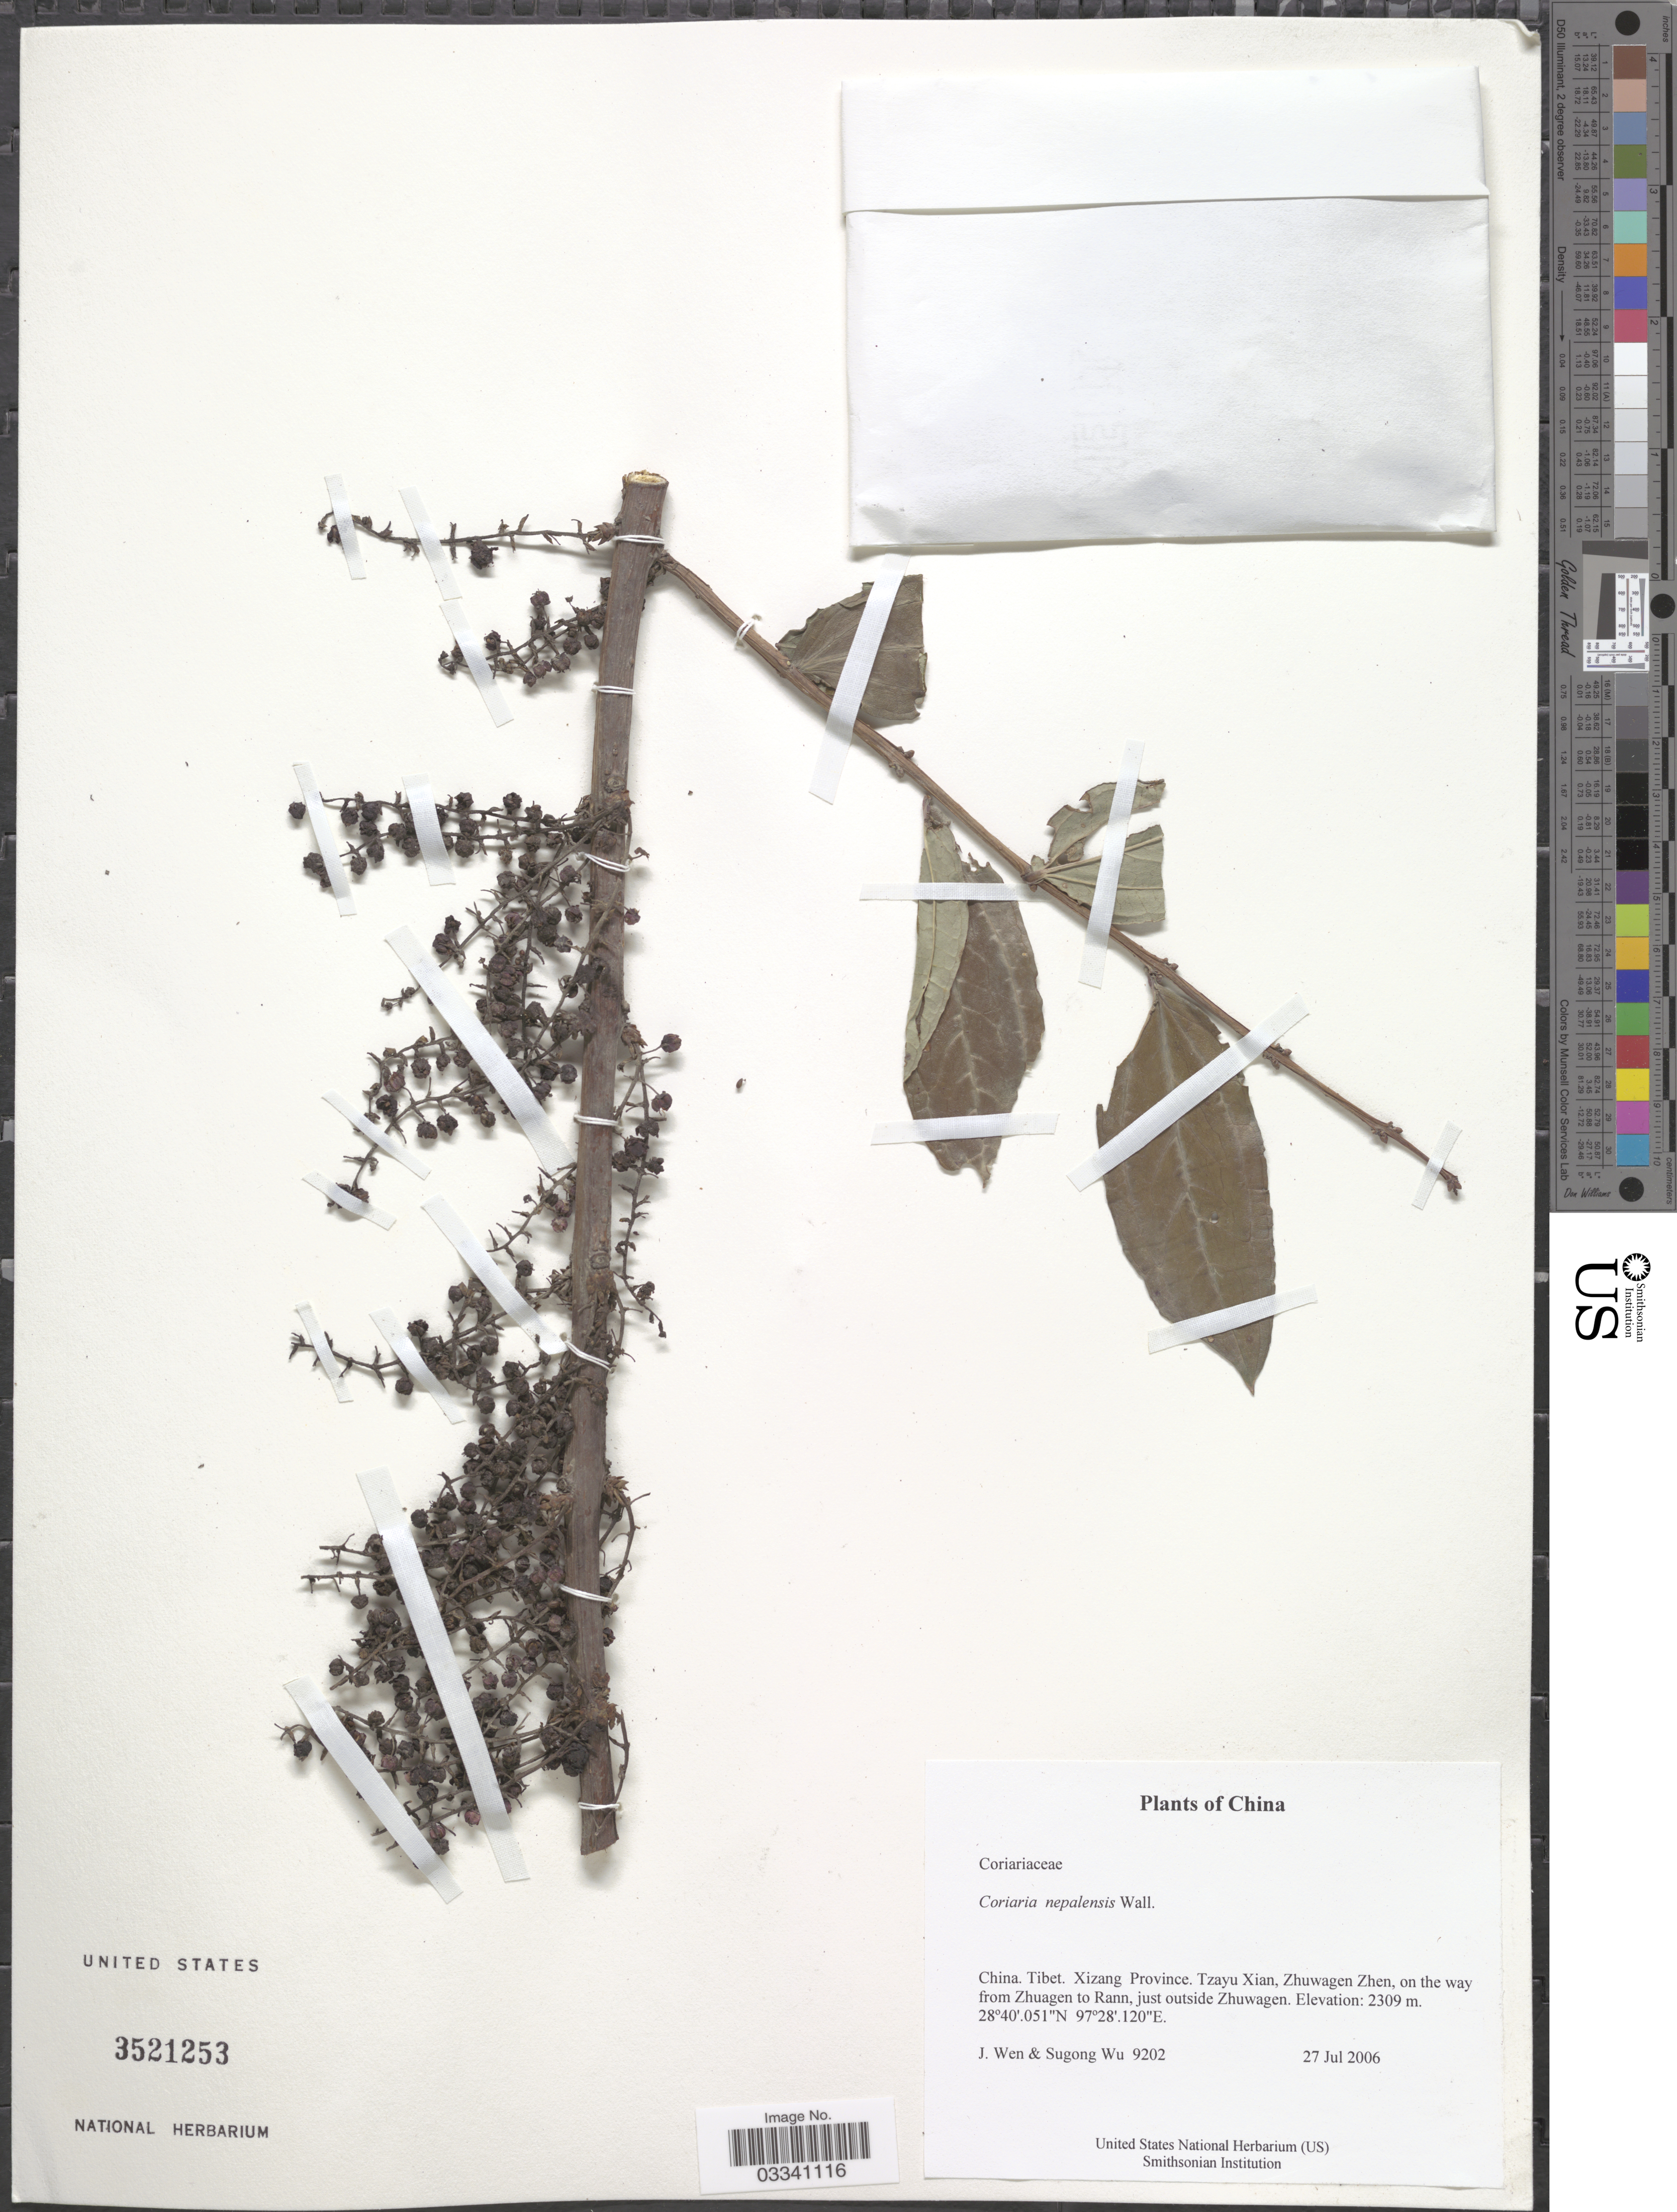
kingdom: Plantae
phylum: Tracheophyta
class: Magnoliopsida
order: Cucurbitales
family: Coriariaceae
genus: Coriaria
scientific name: Coriaria nepalensis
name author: Wall.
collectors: J. Wen & Sugong Wu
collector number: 9202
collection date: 2006-07-27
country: China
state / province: Xizang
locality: Tibet. Tzayu Xian, Zhuwagen Zhen, on the way from Zhuagen to Rann, just outside Zhuwagen.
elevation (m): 2309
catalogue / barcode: US 3521253